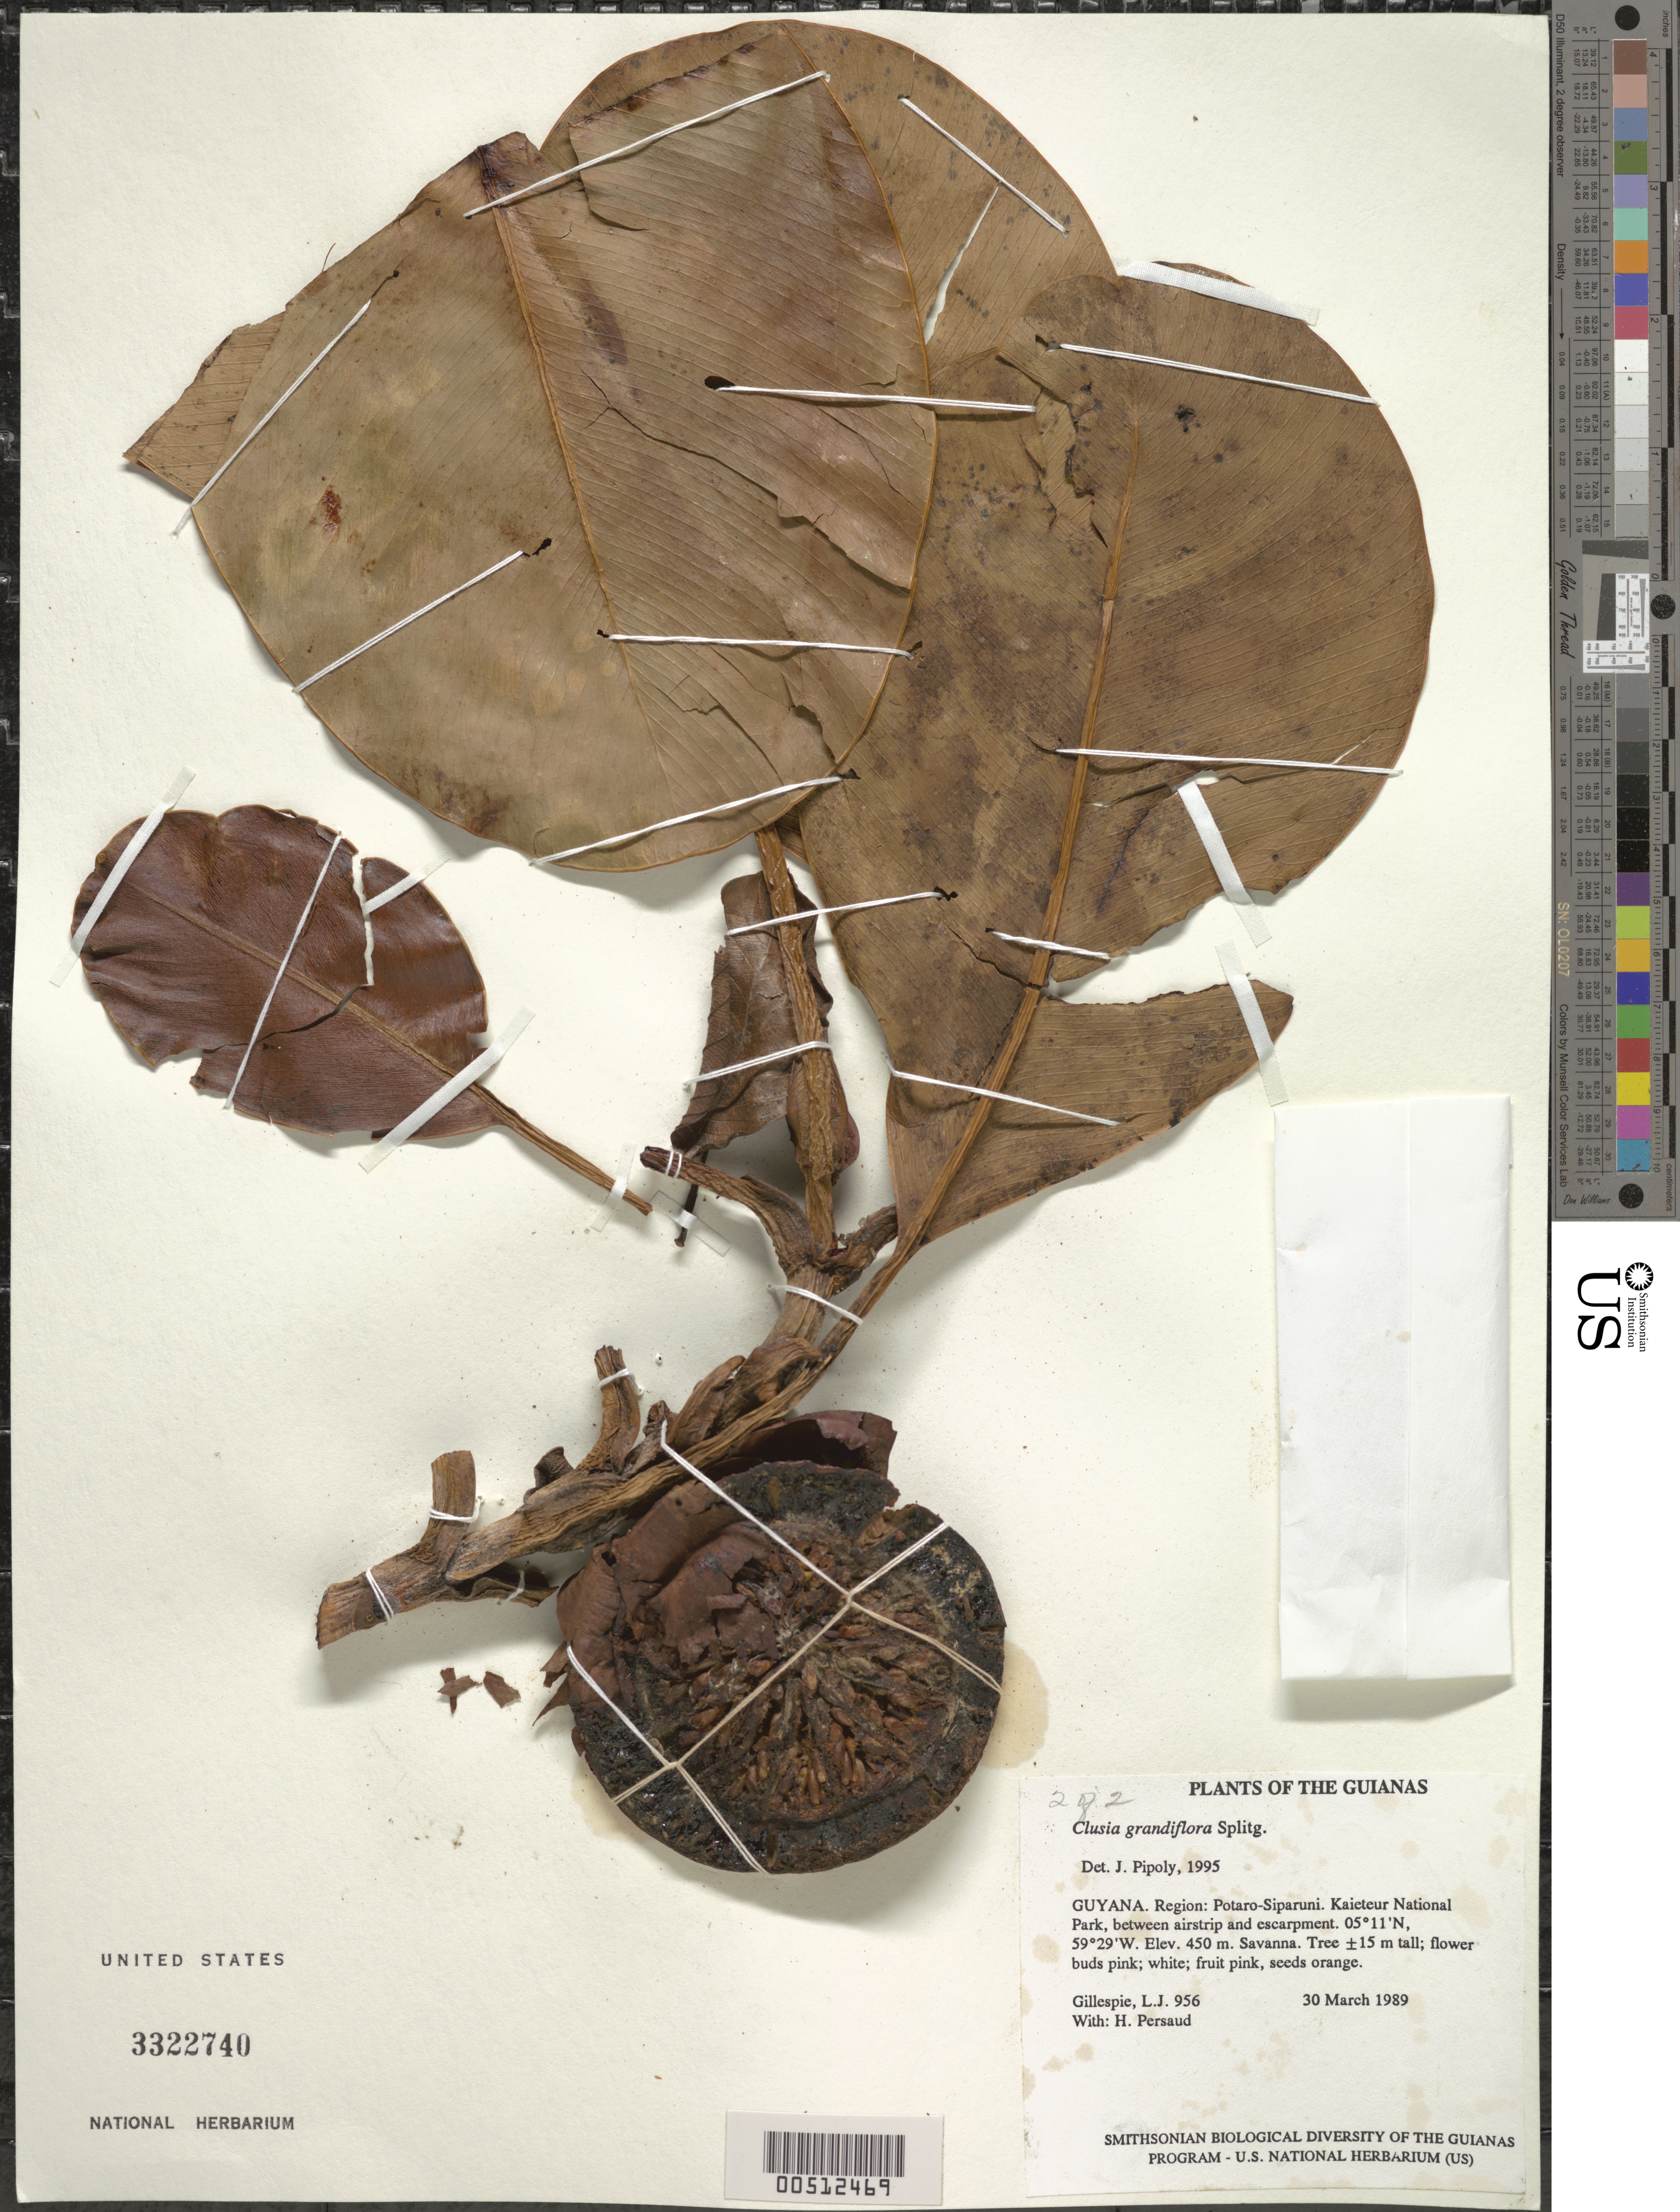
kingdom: Plantae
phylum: Tracheophyta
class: Magnoliopsida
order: Malpighiales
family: Clusiaceae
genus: Clusia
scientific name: Clusia grandiflora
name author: Splitg.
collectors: L. J. Gillespie & H. Persaud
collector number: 956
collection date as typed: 30 March 1989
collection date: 1989-03-30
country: Guyana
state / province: Potaro-Siparuni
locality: Kaieteur National Park, between airstrip and escarpment. ENE of airstrip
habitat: Savanna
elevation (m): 450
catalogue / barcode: US 3322740